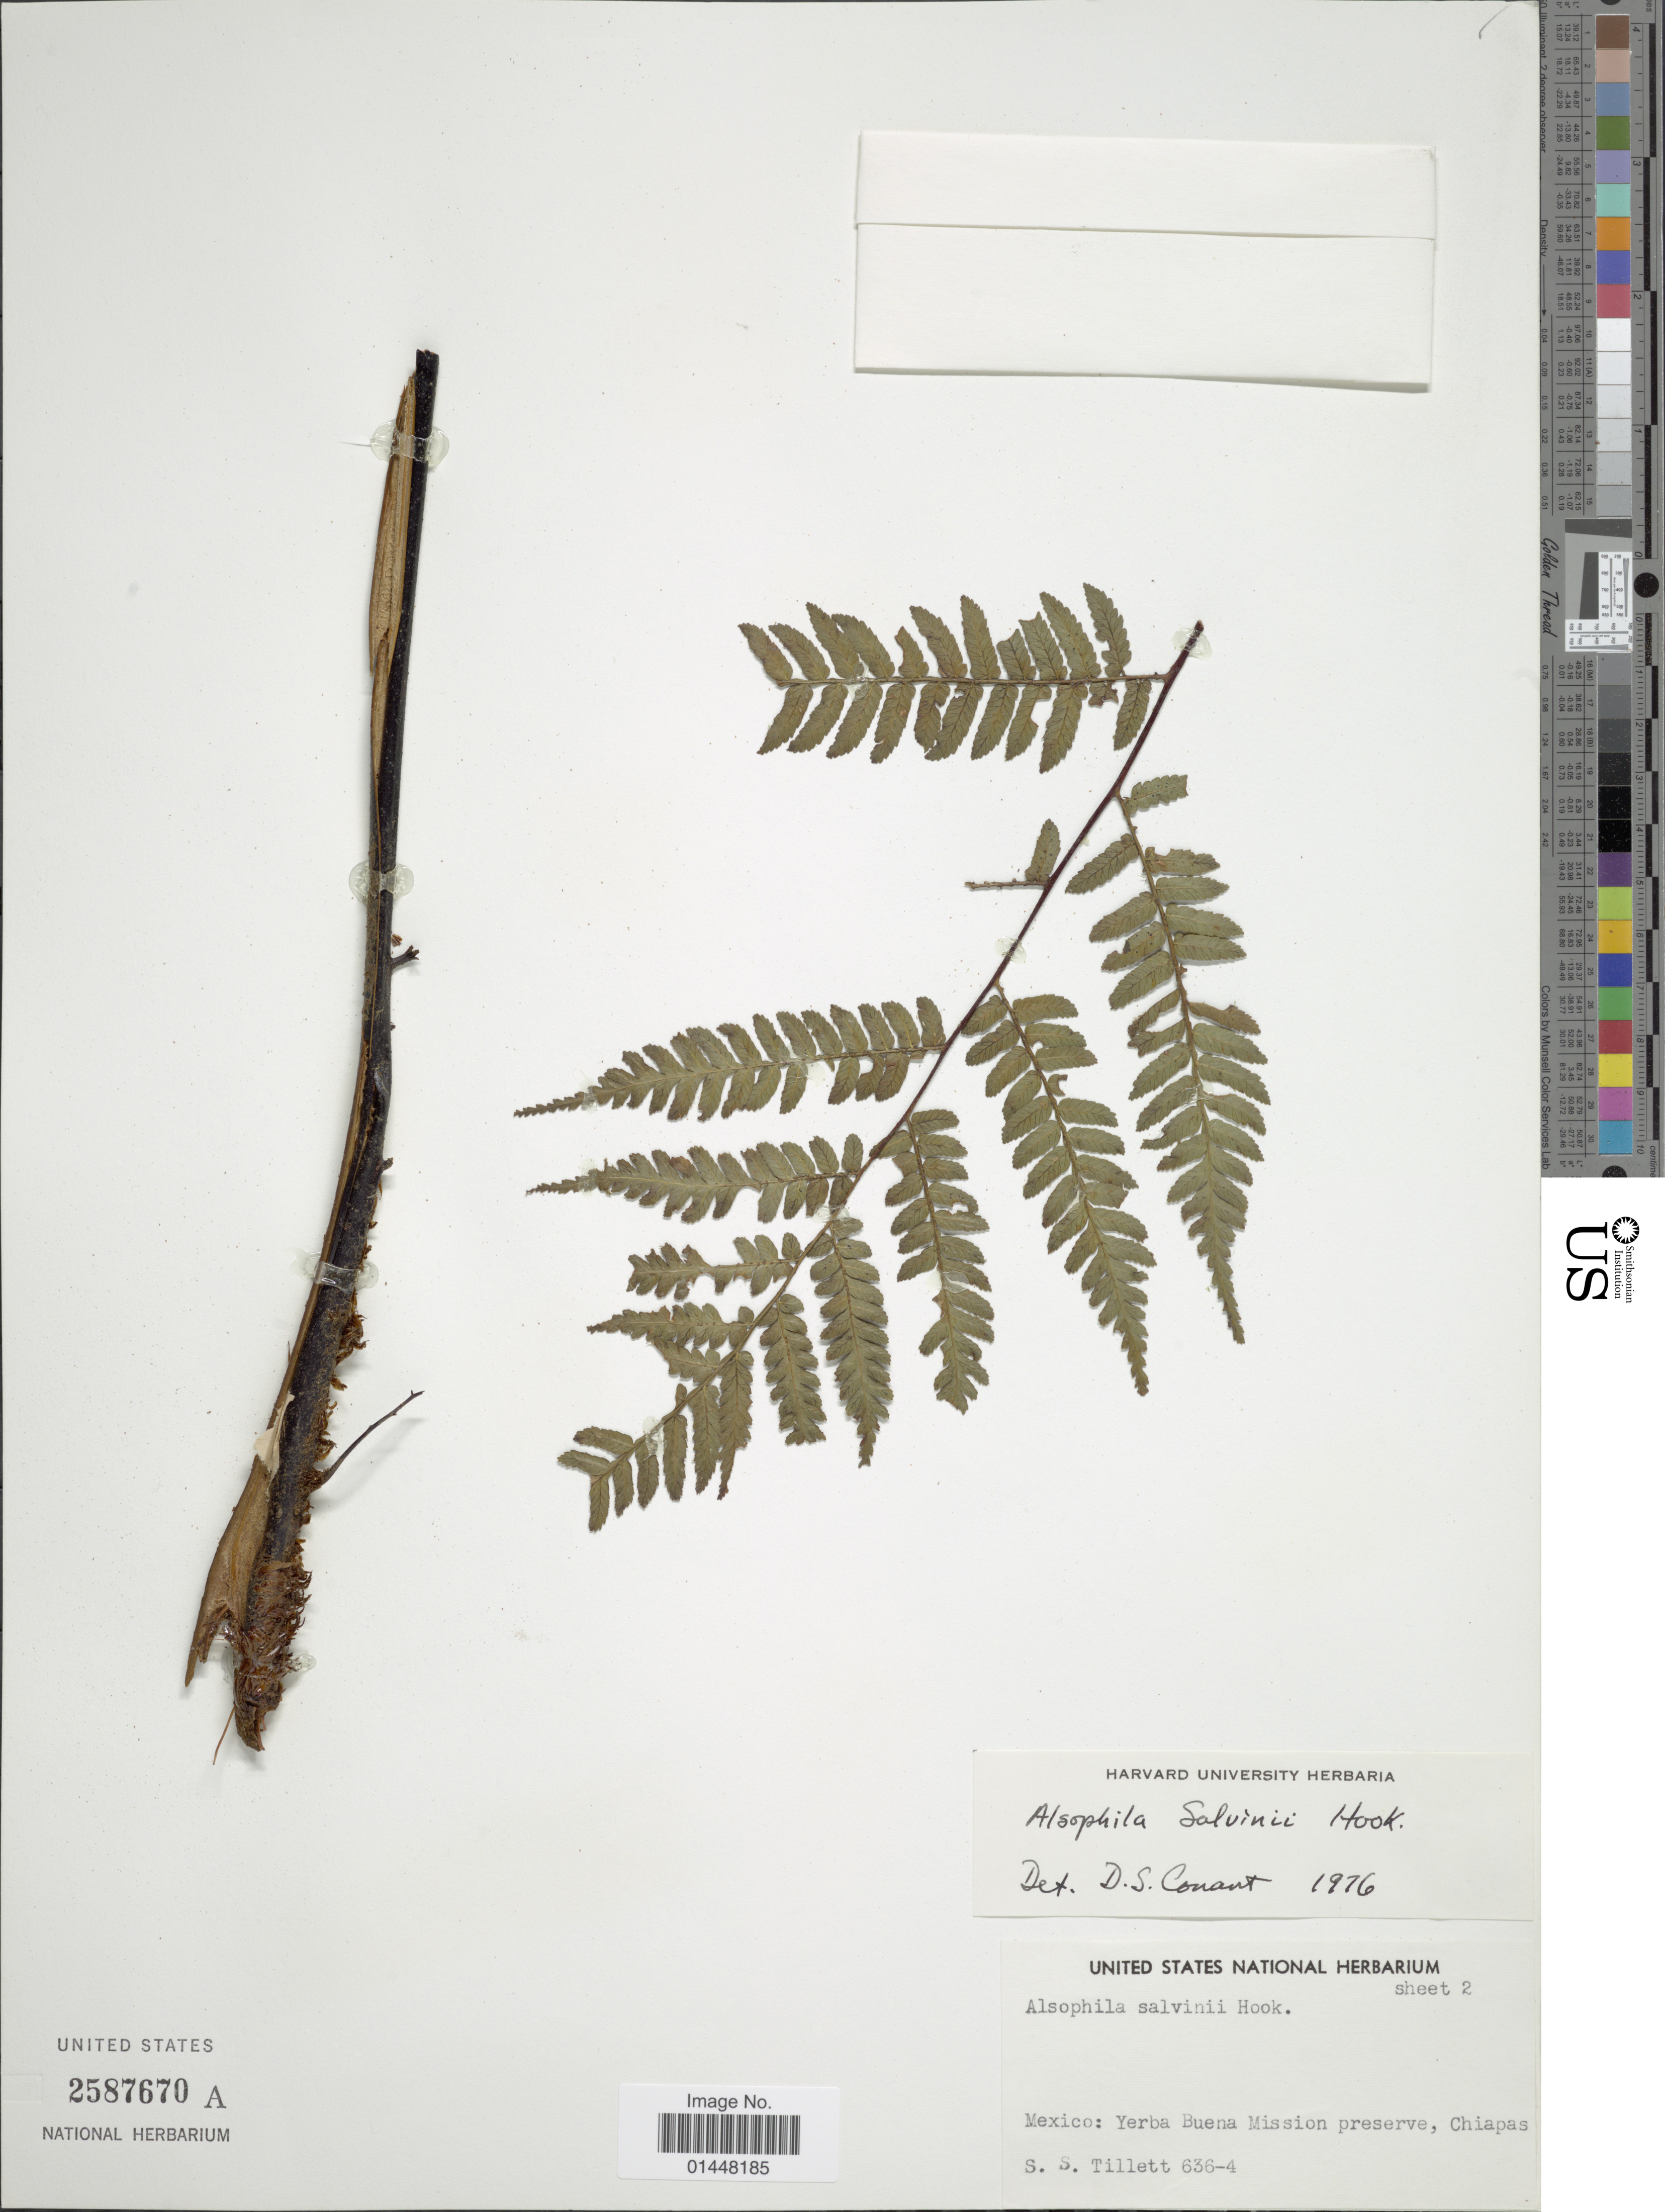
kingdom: Plantae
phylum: Tracheophyta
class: Polypodiopsida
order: Cyatheales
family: Cyatheaceae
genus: Gymnosphaera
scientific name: Gymnosphaera salvinii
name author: (Hook.)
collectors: S. S. Tillett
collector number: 636-4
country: Mexico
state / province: Chiapas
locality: Yerba Buena Mission preserve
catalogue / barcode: US 2587670A